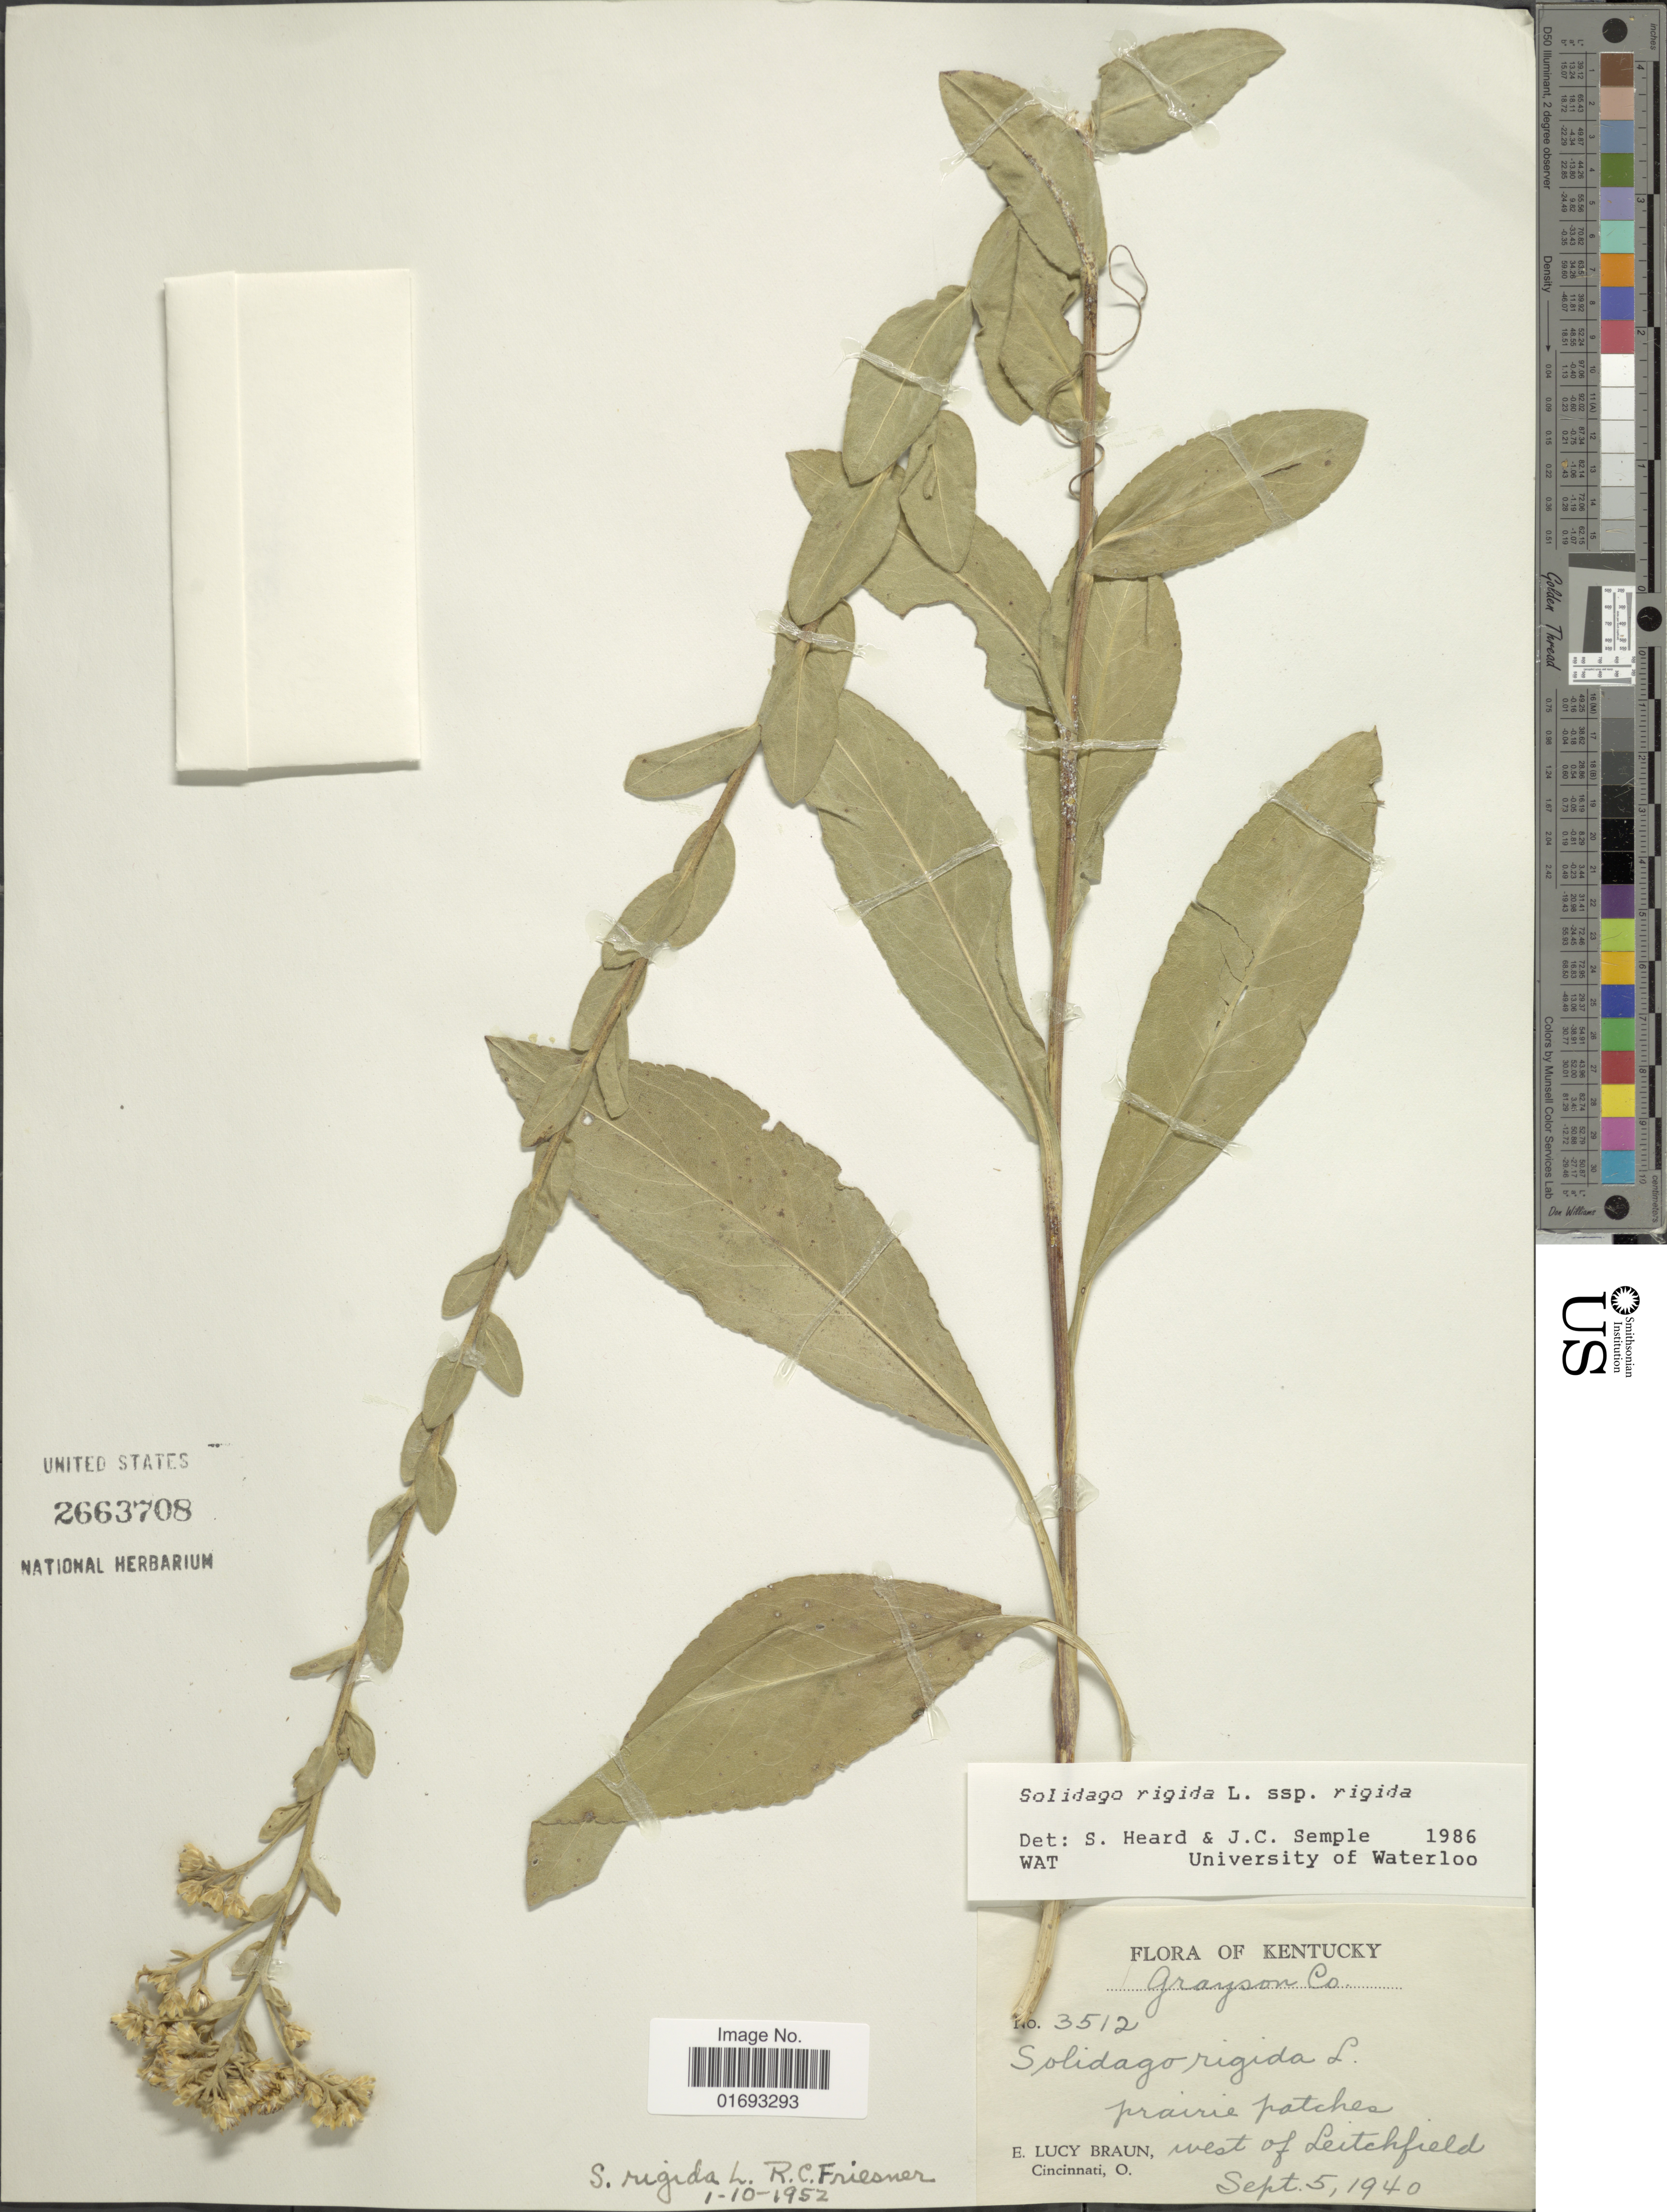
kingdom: Plantae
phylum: Tracheophyta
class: Magnoliopsida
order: Asterales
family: Asteraceae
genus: Oligoneuron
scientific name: Oligoneuron rigidum var. rigidum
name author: (L.) Small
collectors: E. L. Braun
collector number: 3512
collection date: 1940-09-05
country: United States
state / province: Kentucky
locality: Grayson Co., prairie patches, west of Leitchfield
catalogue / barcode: US 2663708